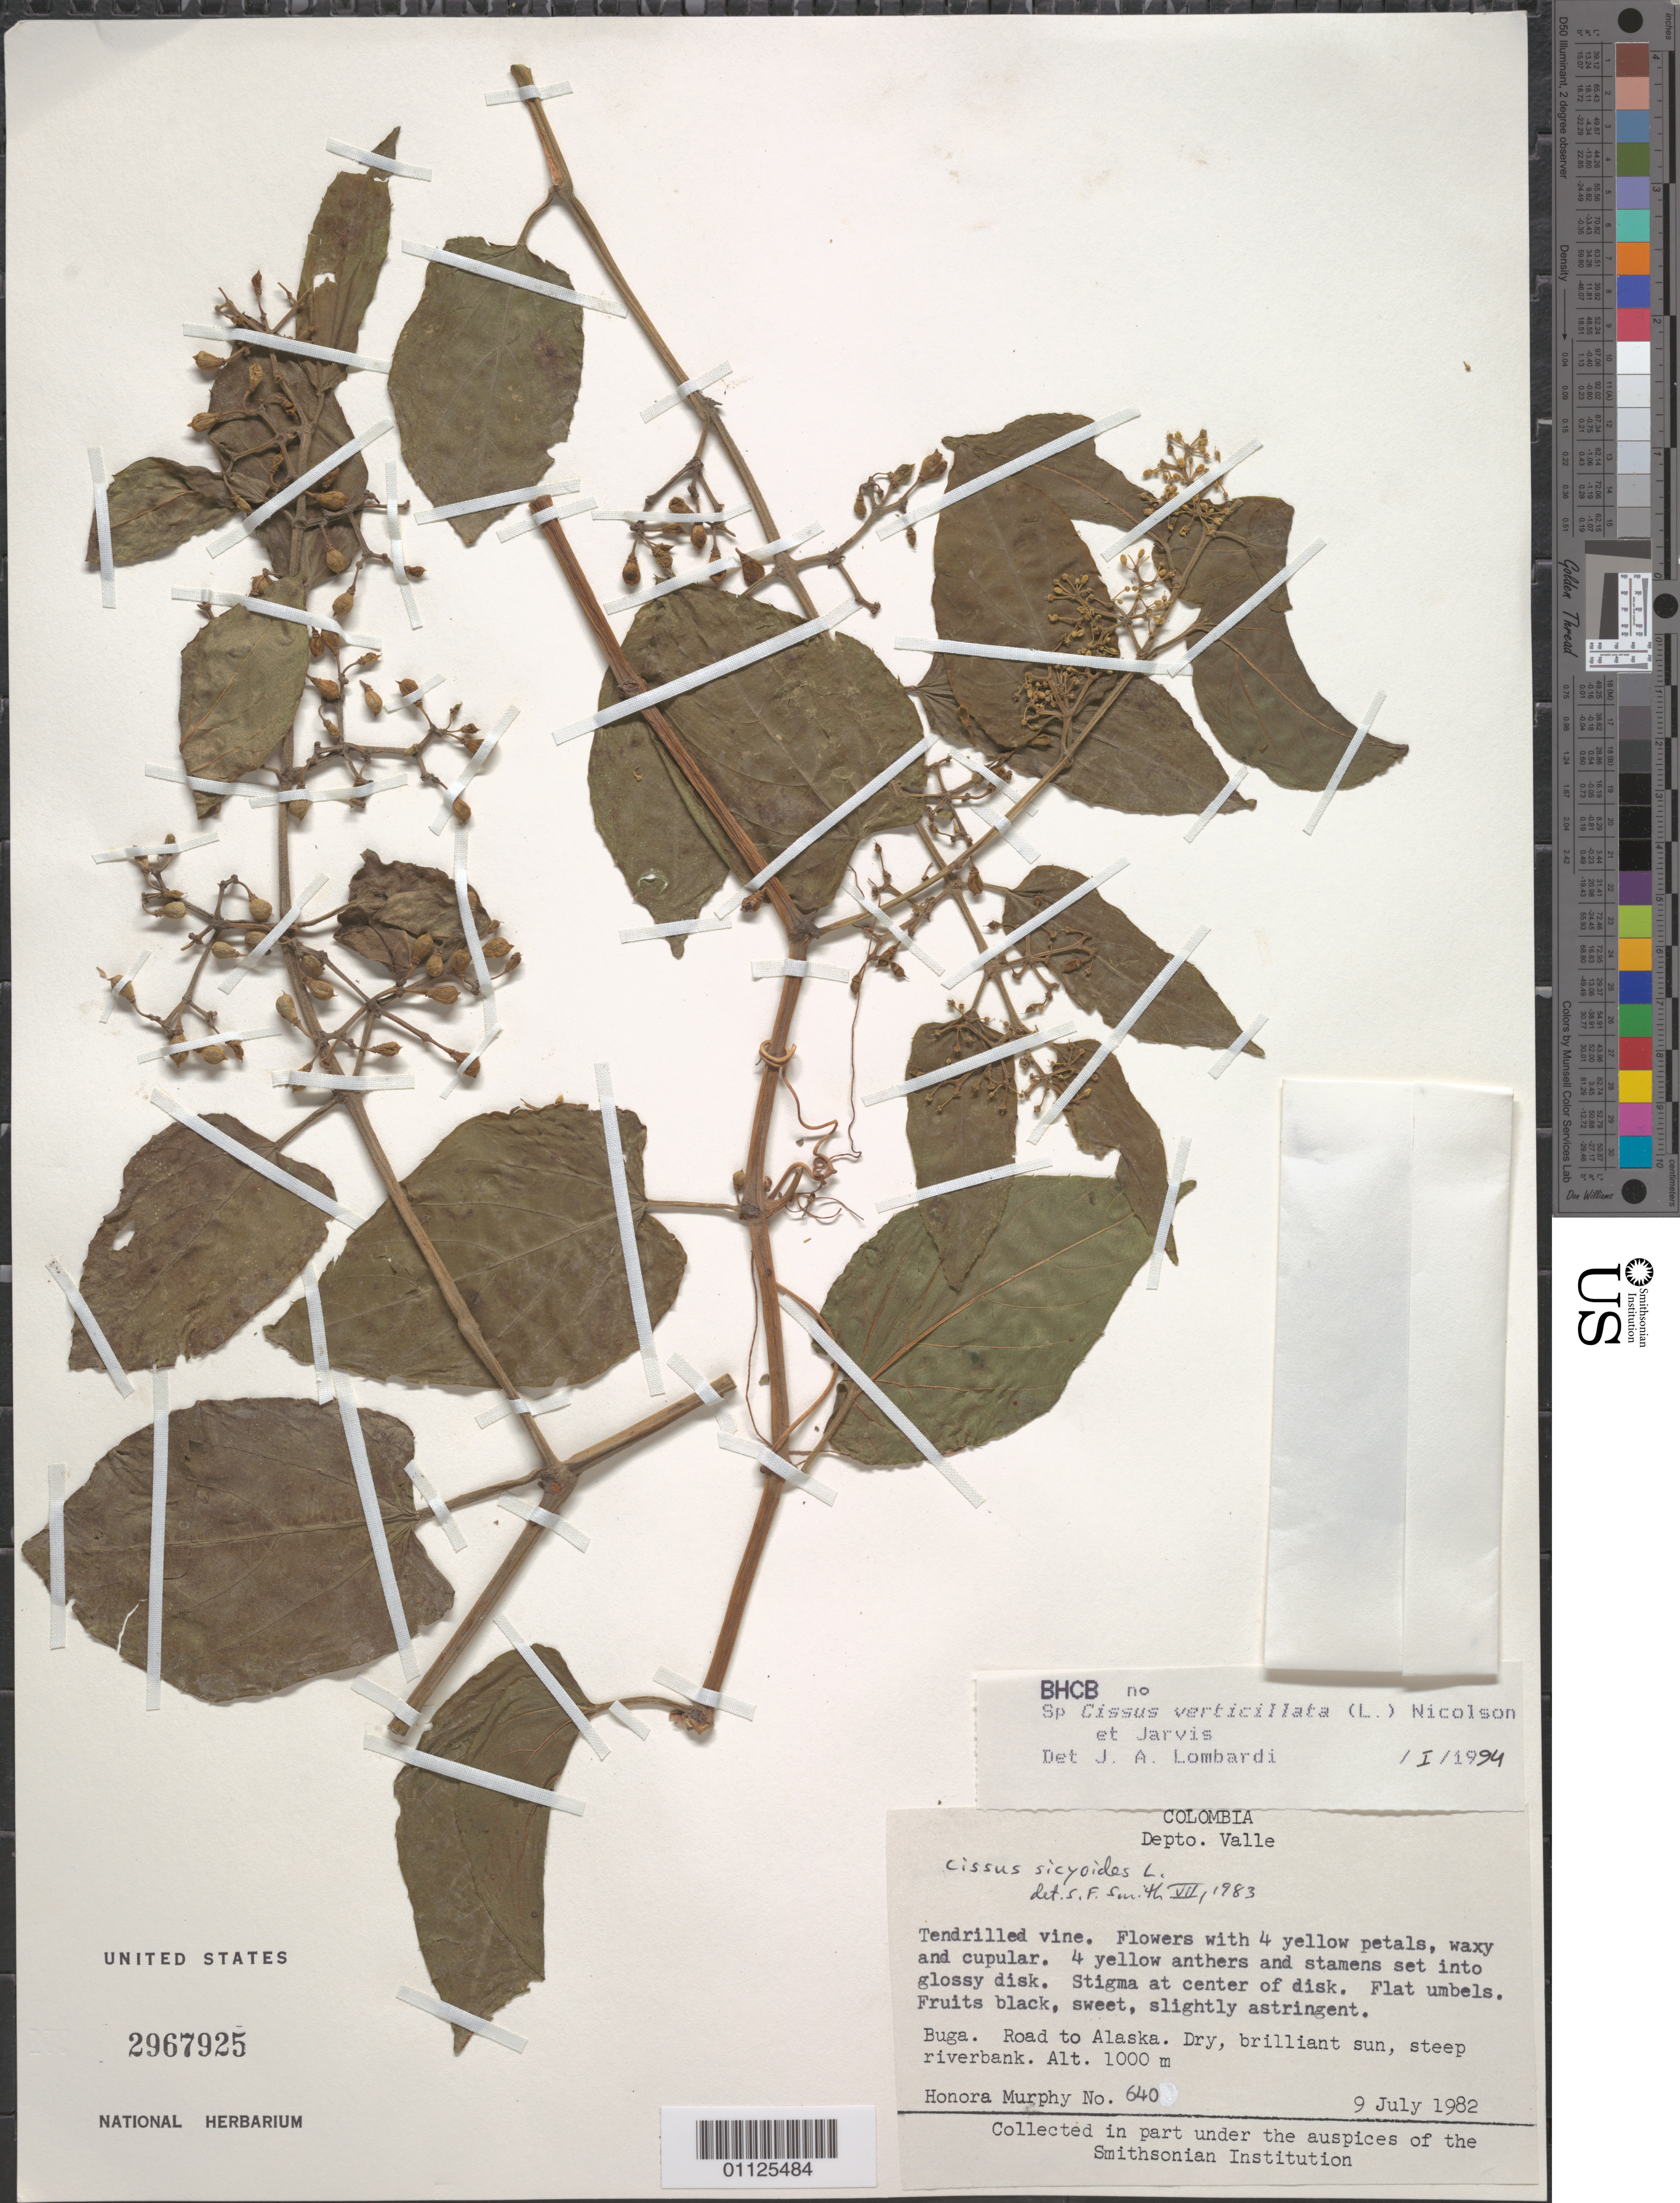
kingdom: Plantae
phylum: Tracheophyta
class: Magnoliopsida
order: Vitales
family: Vitaceae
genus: Cissus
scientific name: Cissus verticillata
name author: (L.) Nicolson & C.E. Jarvis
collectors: H. Murphy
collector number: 640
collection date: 1982-07-09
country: Colombia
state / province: Valle del Cauca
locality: Buga. Road to Alaska.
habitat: Tendrilled vine. Dry, brilliant sun, steep riverbank.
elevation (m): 1000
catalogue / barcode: US 2967925